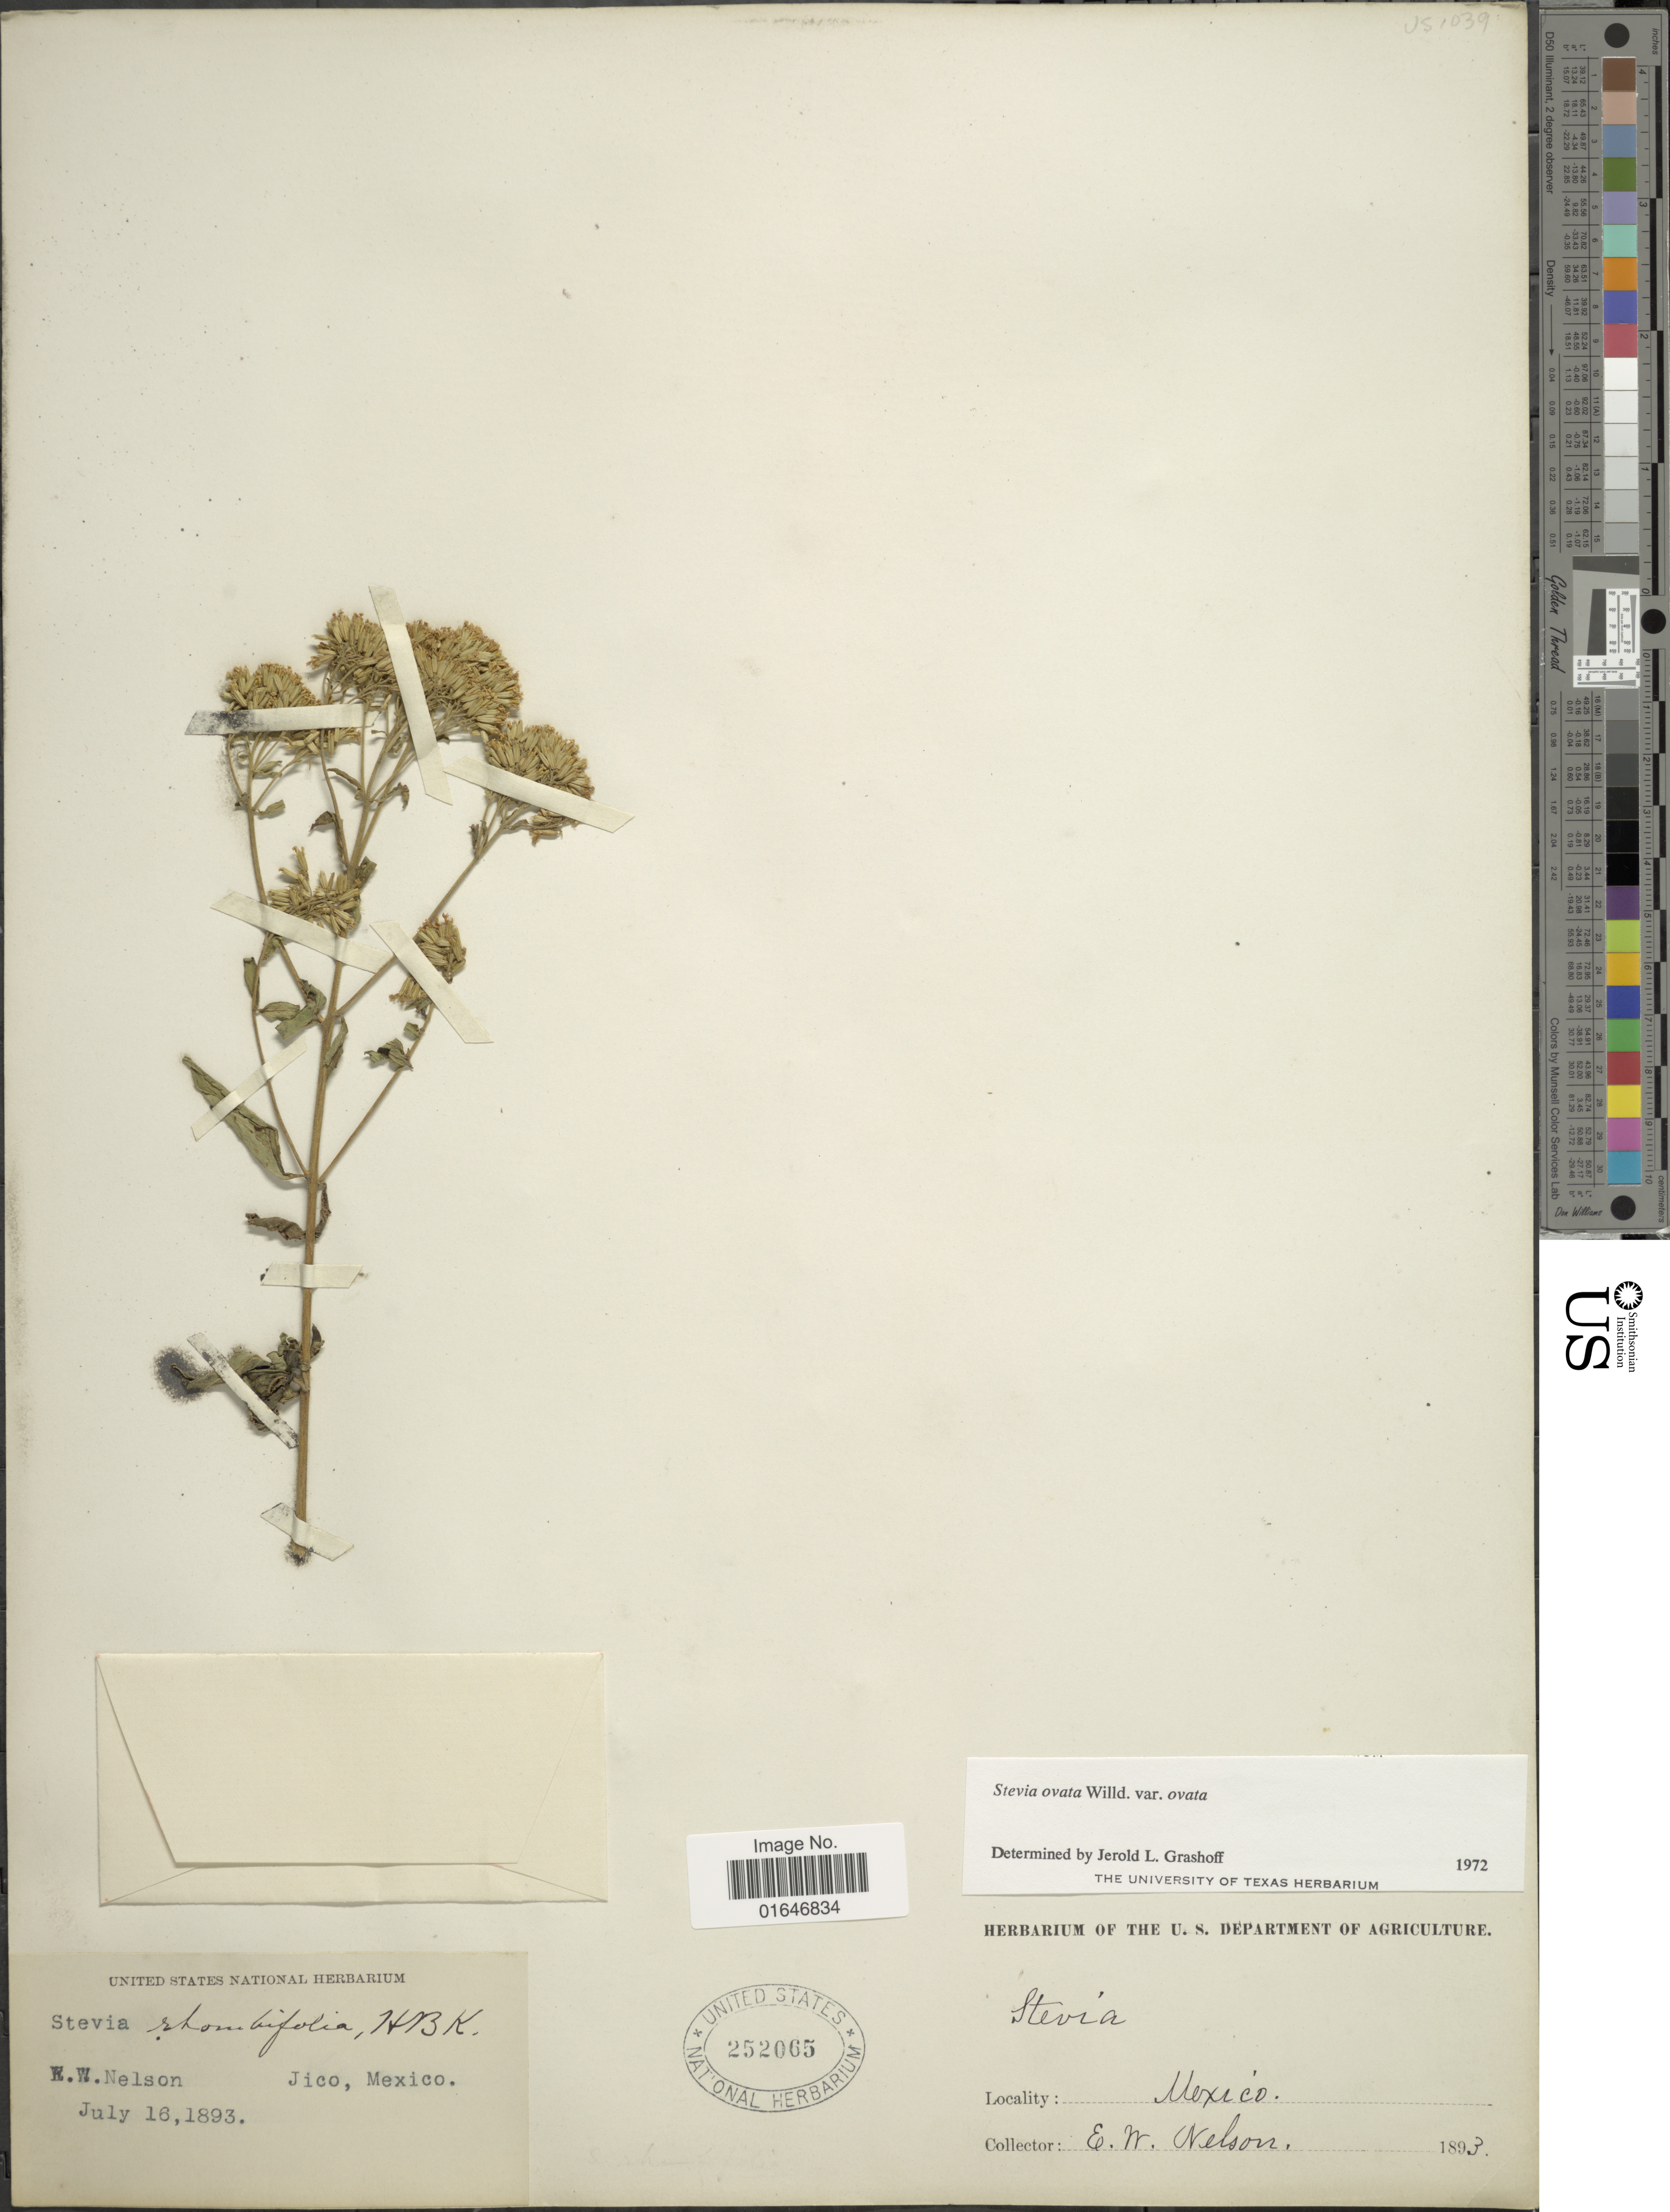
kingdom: Plantae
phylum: Tracheophyta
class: Magnoliopsida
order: Asterales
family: Asteraceae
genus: Stevia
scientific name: Stevia ovata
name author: Willd.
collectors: E. W. Nelson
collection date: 1893-07-16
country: Mexico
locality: Jico.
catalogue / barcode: US 252065